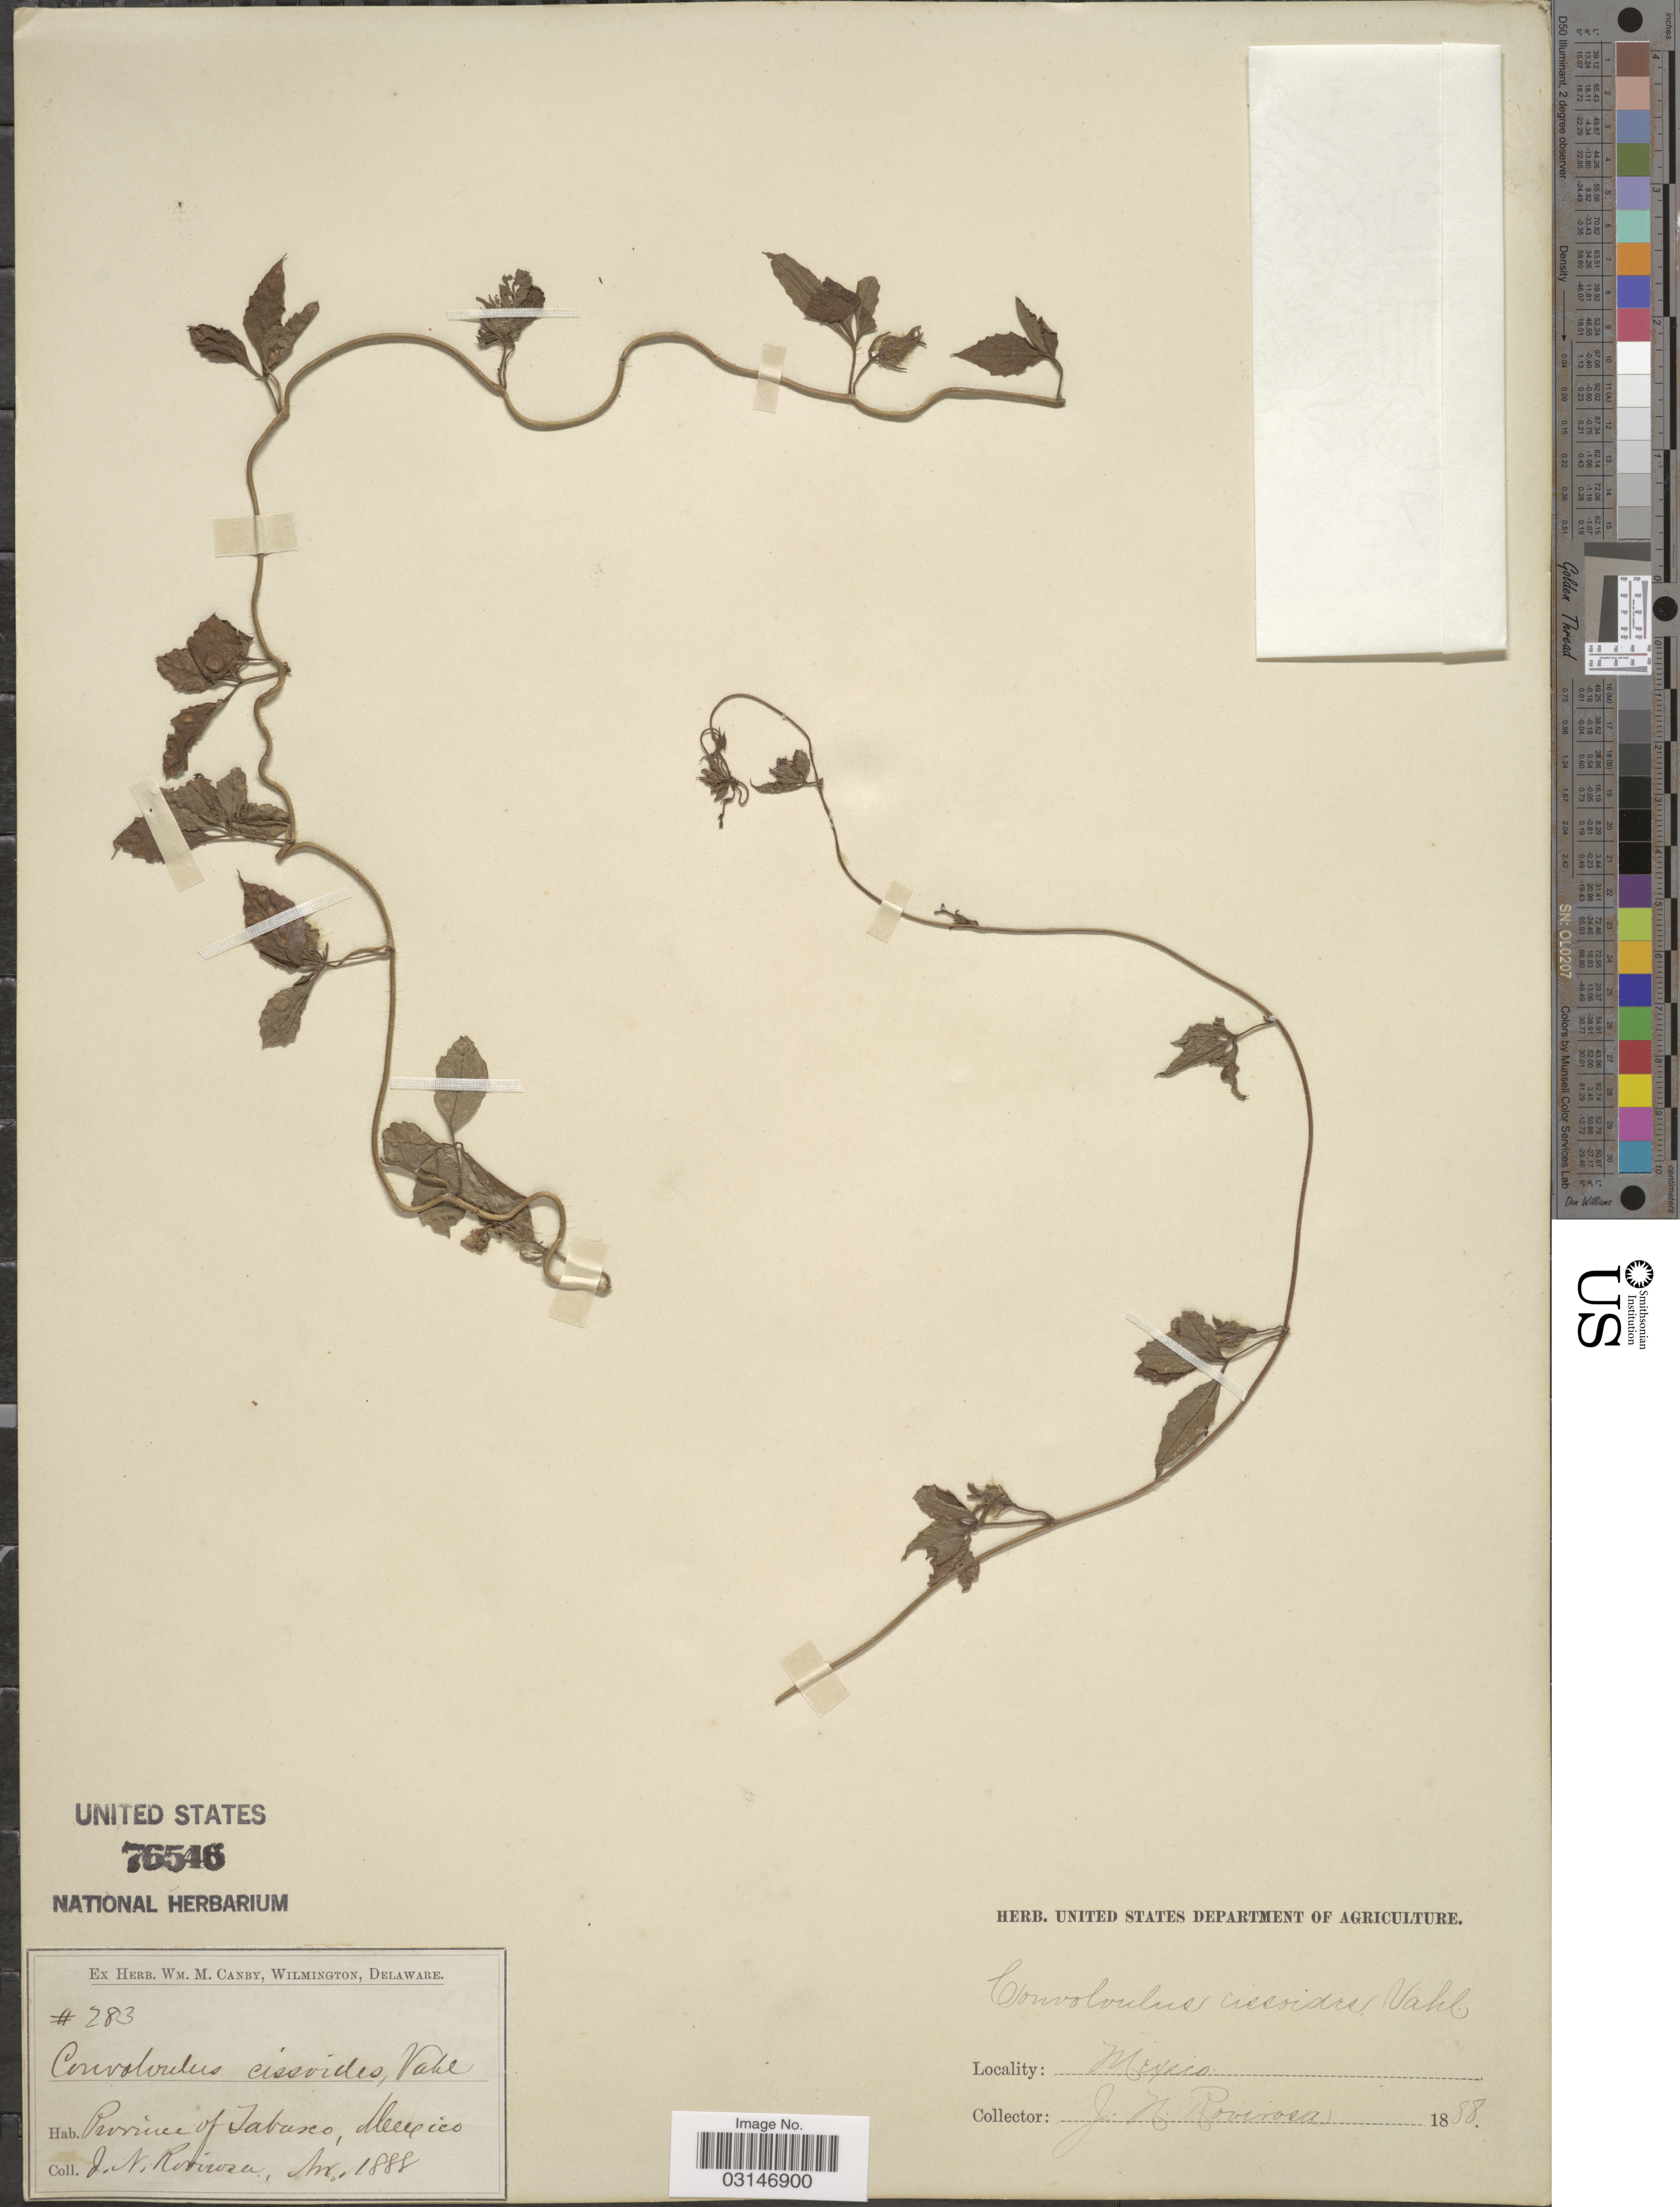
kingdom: Plantae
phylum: Tracheophyta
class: Magnoliopsida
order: Solanales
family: Convolvulaceae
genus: Distimake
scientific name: Distimake cissoides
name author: (Lam.) A. R. Simões & Staples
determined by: Strong, Mark T., (BOT), Smithsonian Institution - National Museum of Natural History (UNITED STATES)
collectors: J. N. Rovirosa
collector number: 283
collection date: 1888-03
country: Mexico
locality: Province of Tabasco.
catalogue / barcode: US 76546